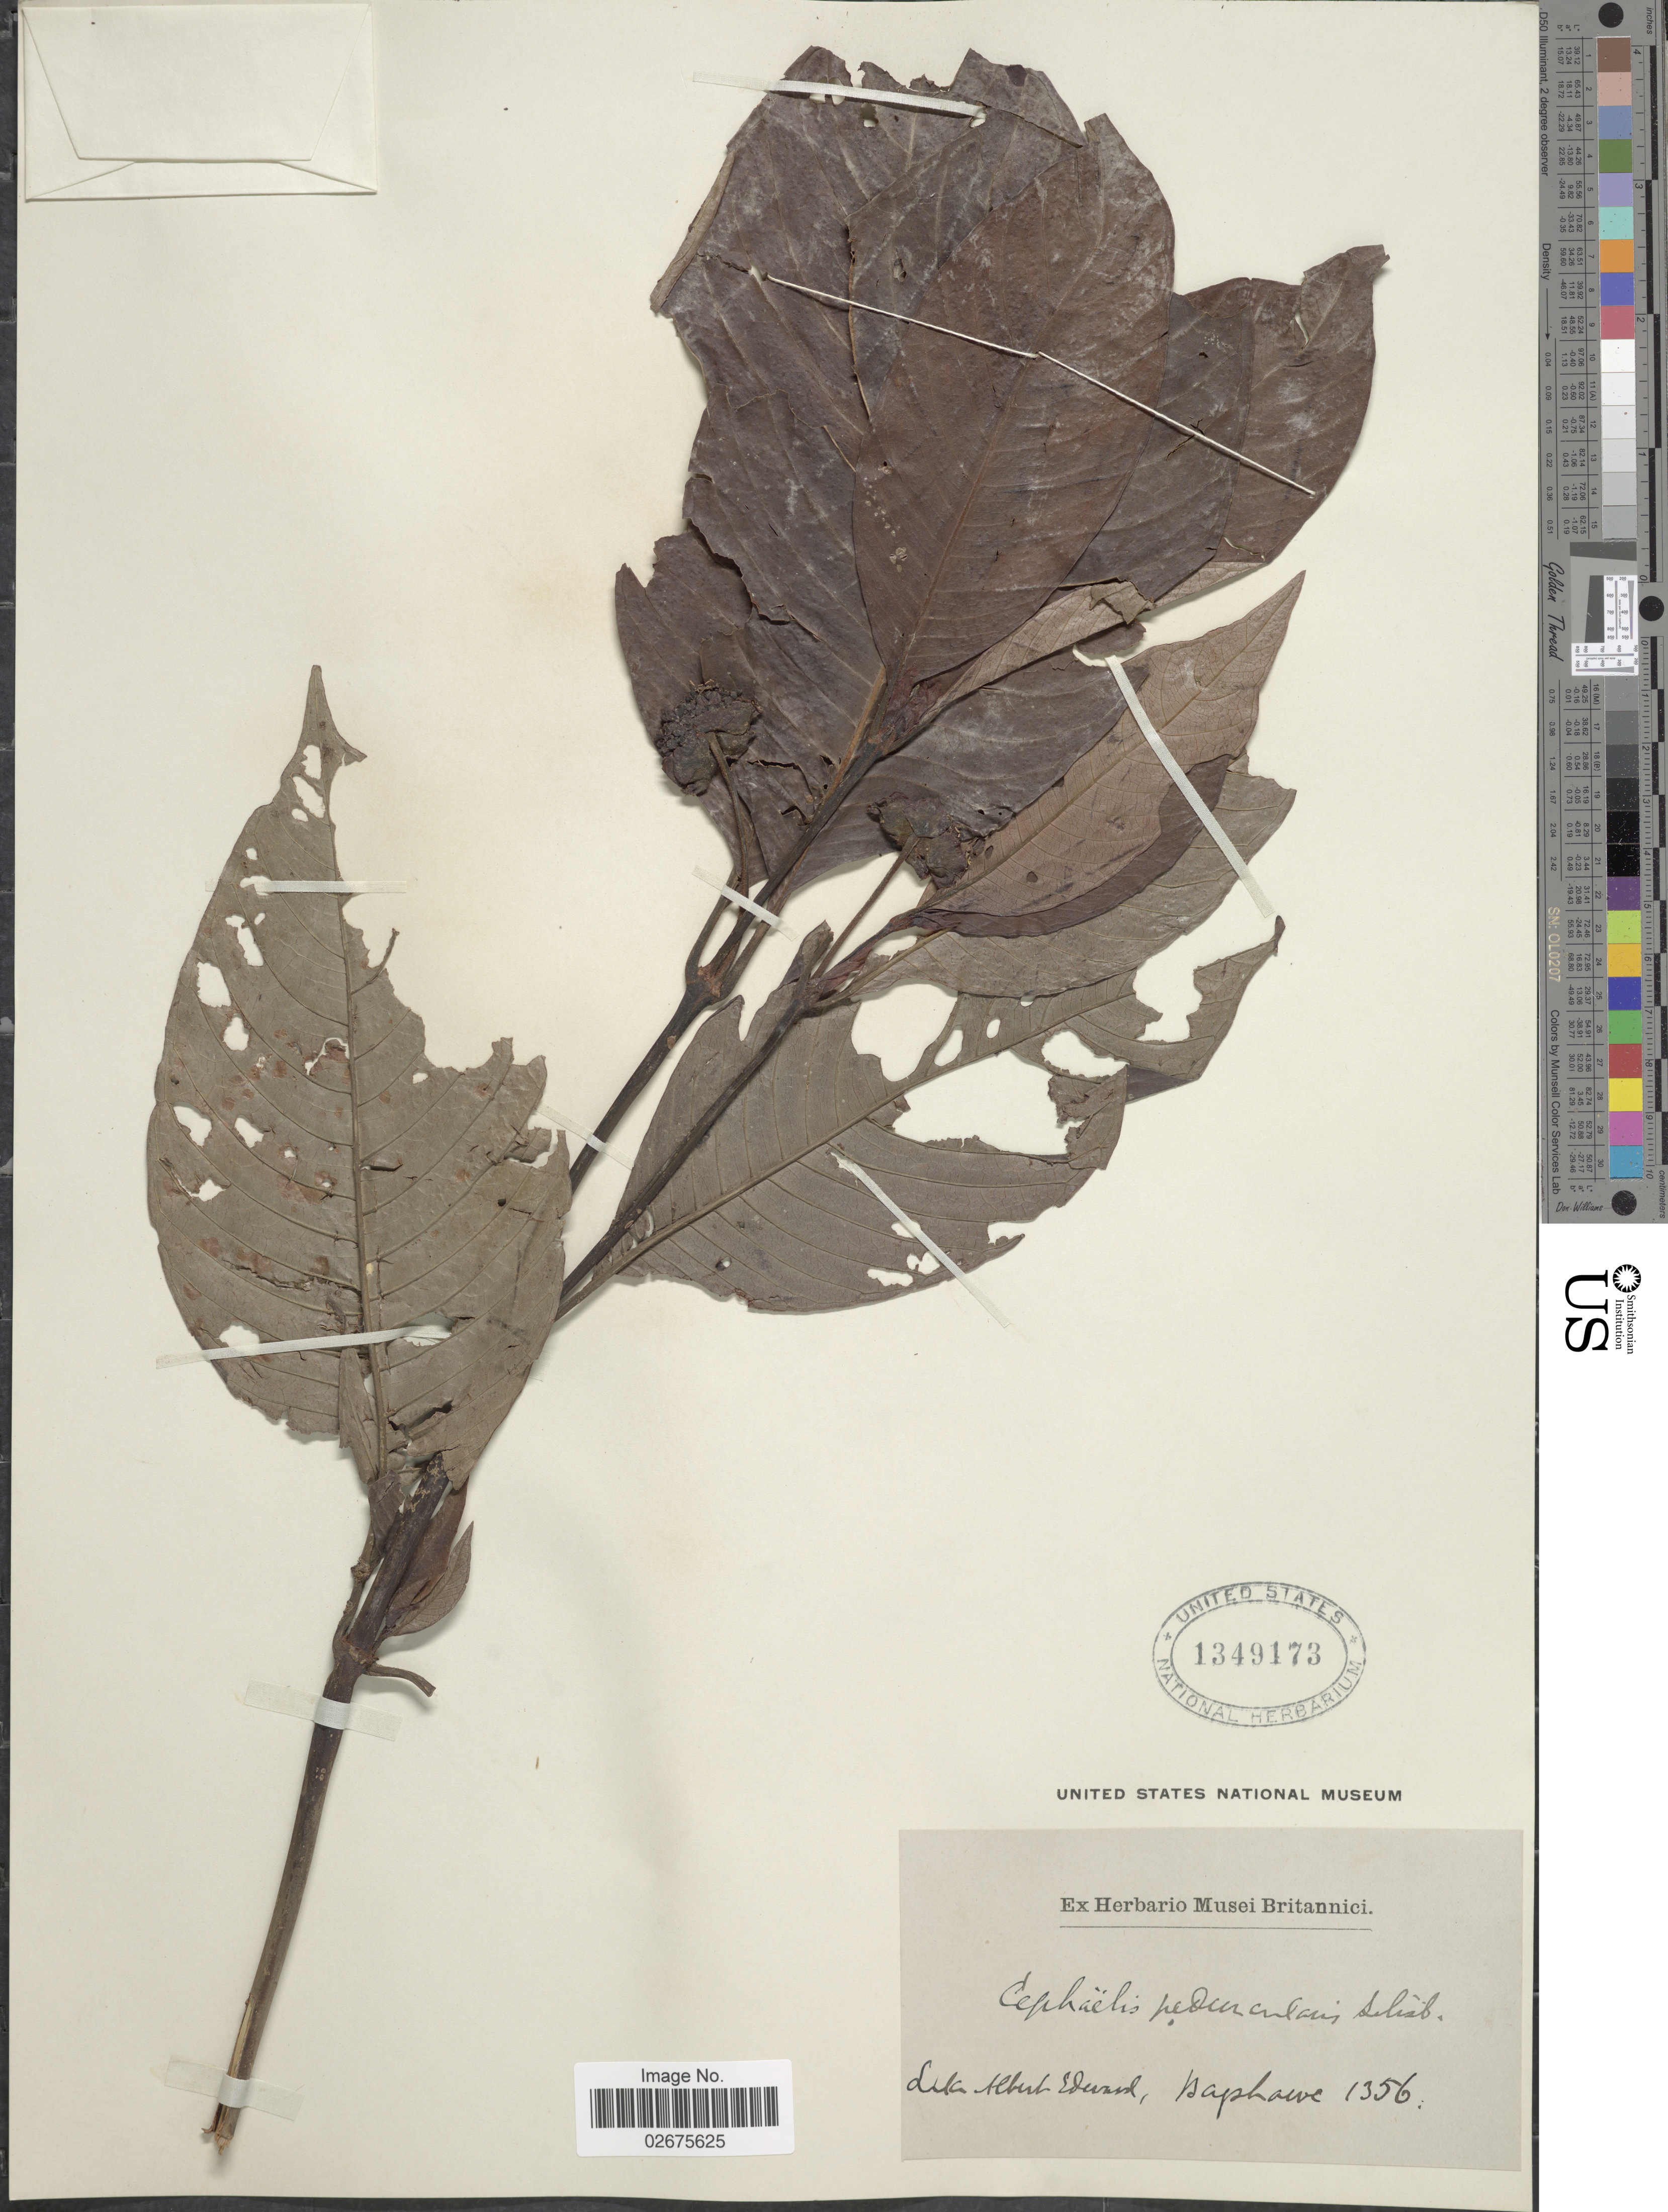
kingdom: Plantae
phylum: Tracheophyta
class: Magnoliopsida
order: Gentianales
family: Rubiaceae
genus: Uragoga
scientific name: Uragoga peduncularis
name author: (Salisb.) K. Schum.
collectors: Baphane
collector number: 1356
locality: Lake Albert Edward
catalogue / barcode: US 1349173